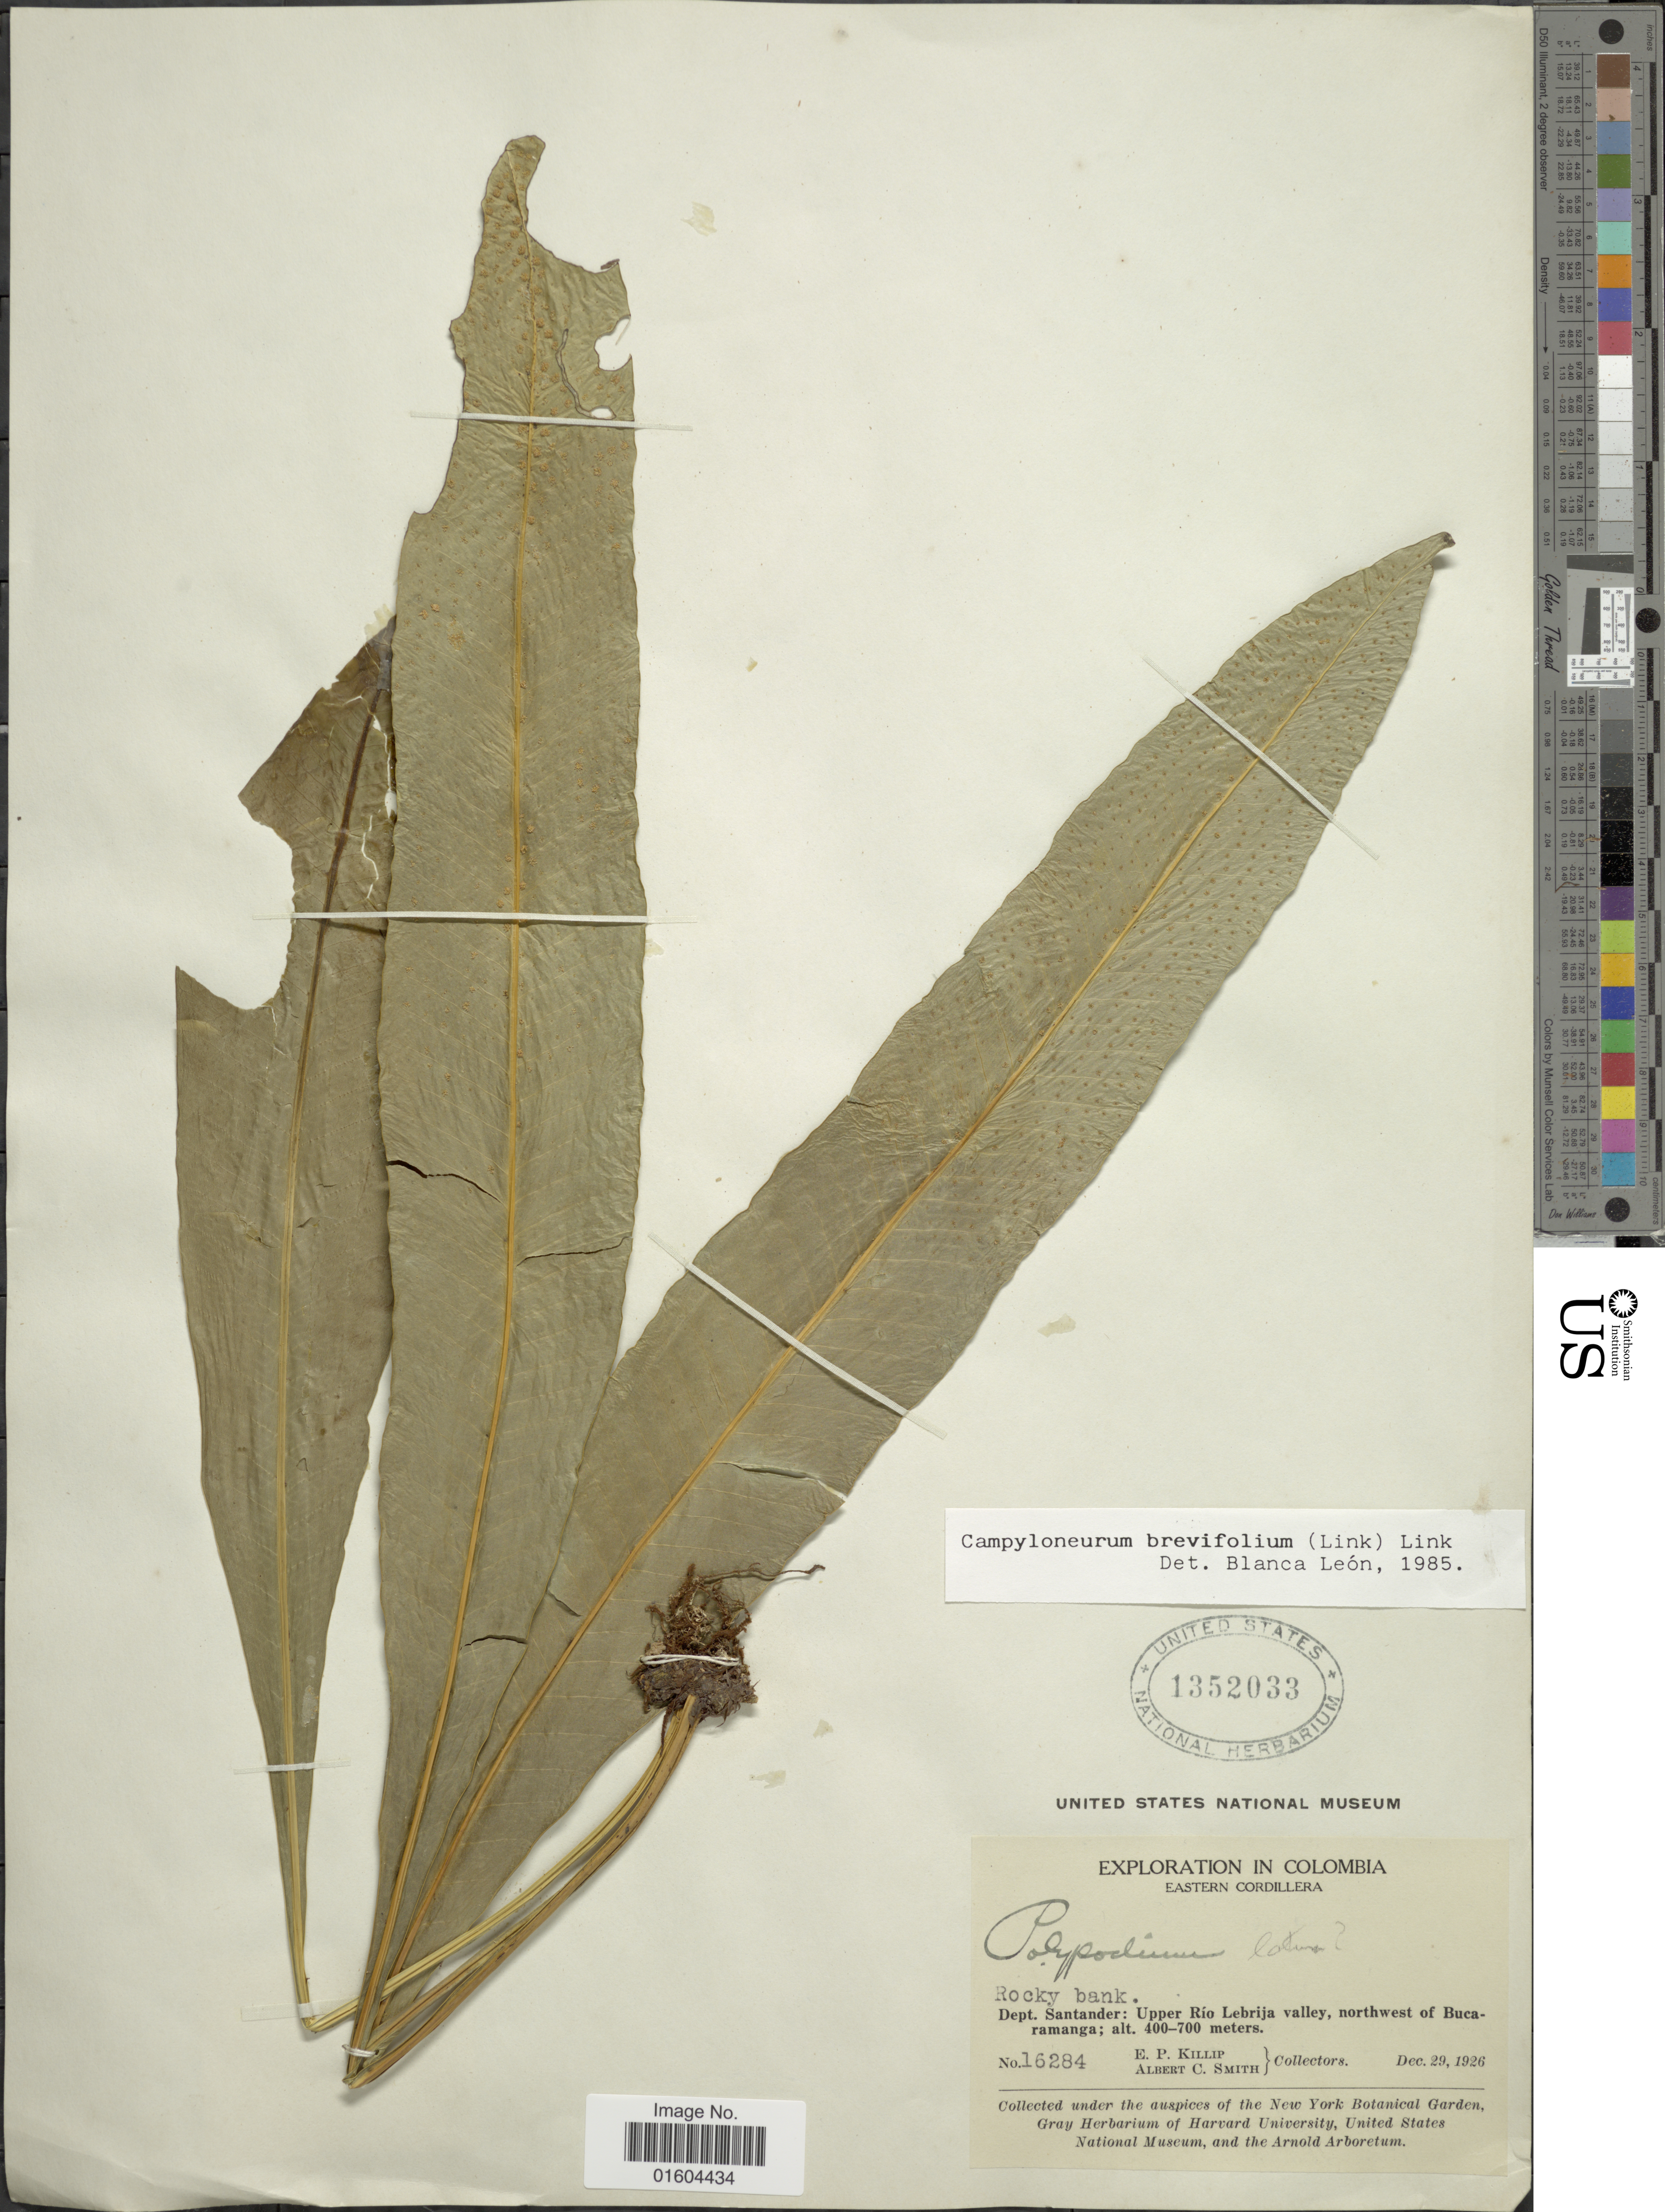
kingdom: Plantae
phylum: Tracheophyta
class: Polypodiopsida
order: Polypodiales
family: Polypodiaceae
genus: Campyloneurum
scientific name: Campyloneurum latum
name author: T. Moore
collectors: E. P. Killip & A. C. Smith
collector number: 16284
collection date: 1926-12-29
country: Colombia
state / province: Santander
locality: Eastern Cordillera. Dept. Santander: Upper Rio Lebrija valley, northwest of Bucaramanga.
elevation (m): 400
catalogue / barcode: US 1352033